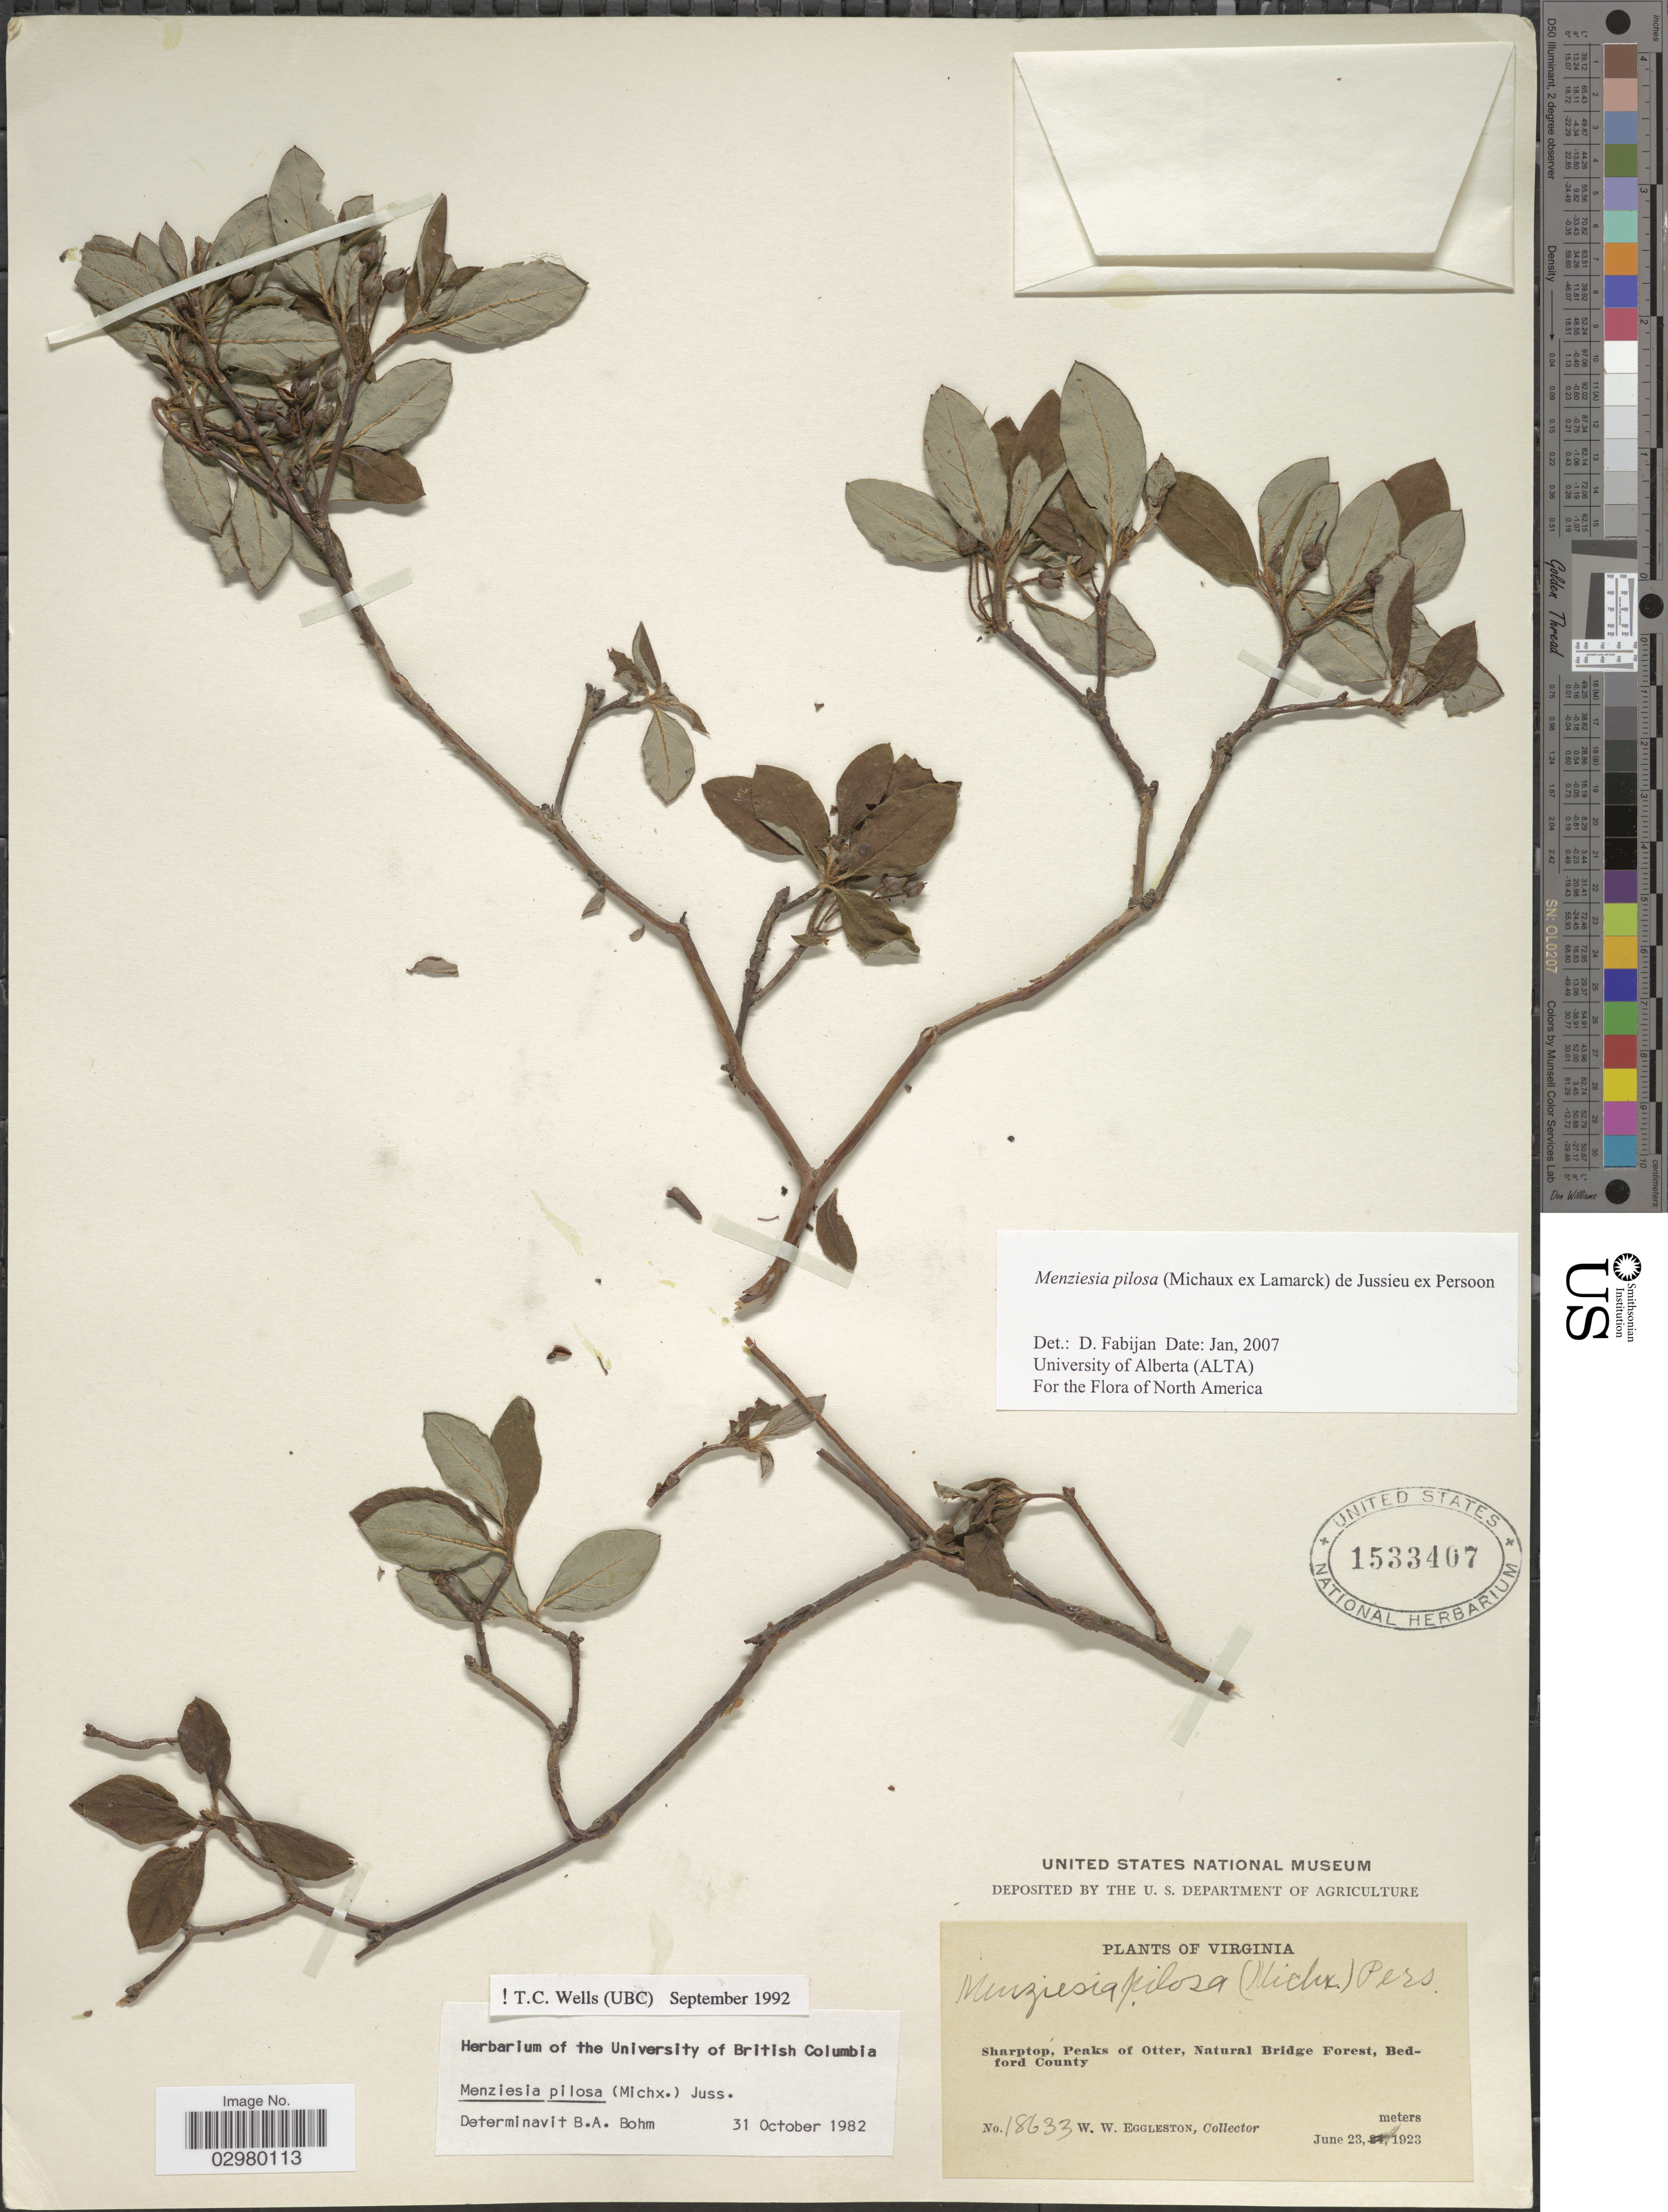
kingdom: Plantae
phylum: Tracheophyta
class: Magnoliopsida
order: Ericales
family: Ericaceae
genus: Menziesia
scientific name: Menziesia pilosa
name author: (Michx.) Juss.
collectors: W. W. Eggleston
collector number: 18633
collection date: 1923-06-23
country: United States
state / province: Virginia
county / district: Bedford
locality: Sharptop, Peak of Otter, Natural Bridge Forest, Bedford County.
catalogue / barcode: US 1533407